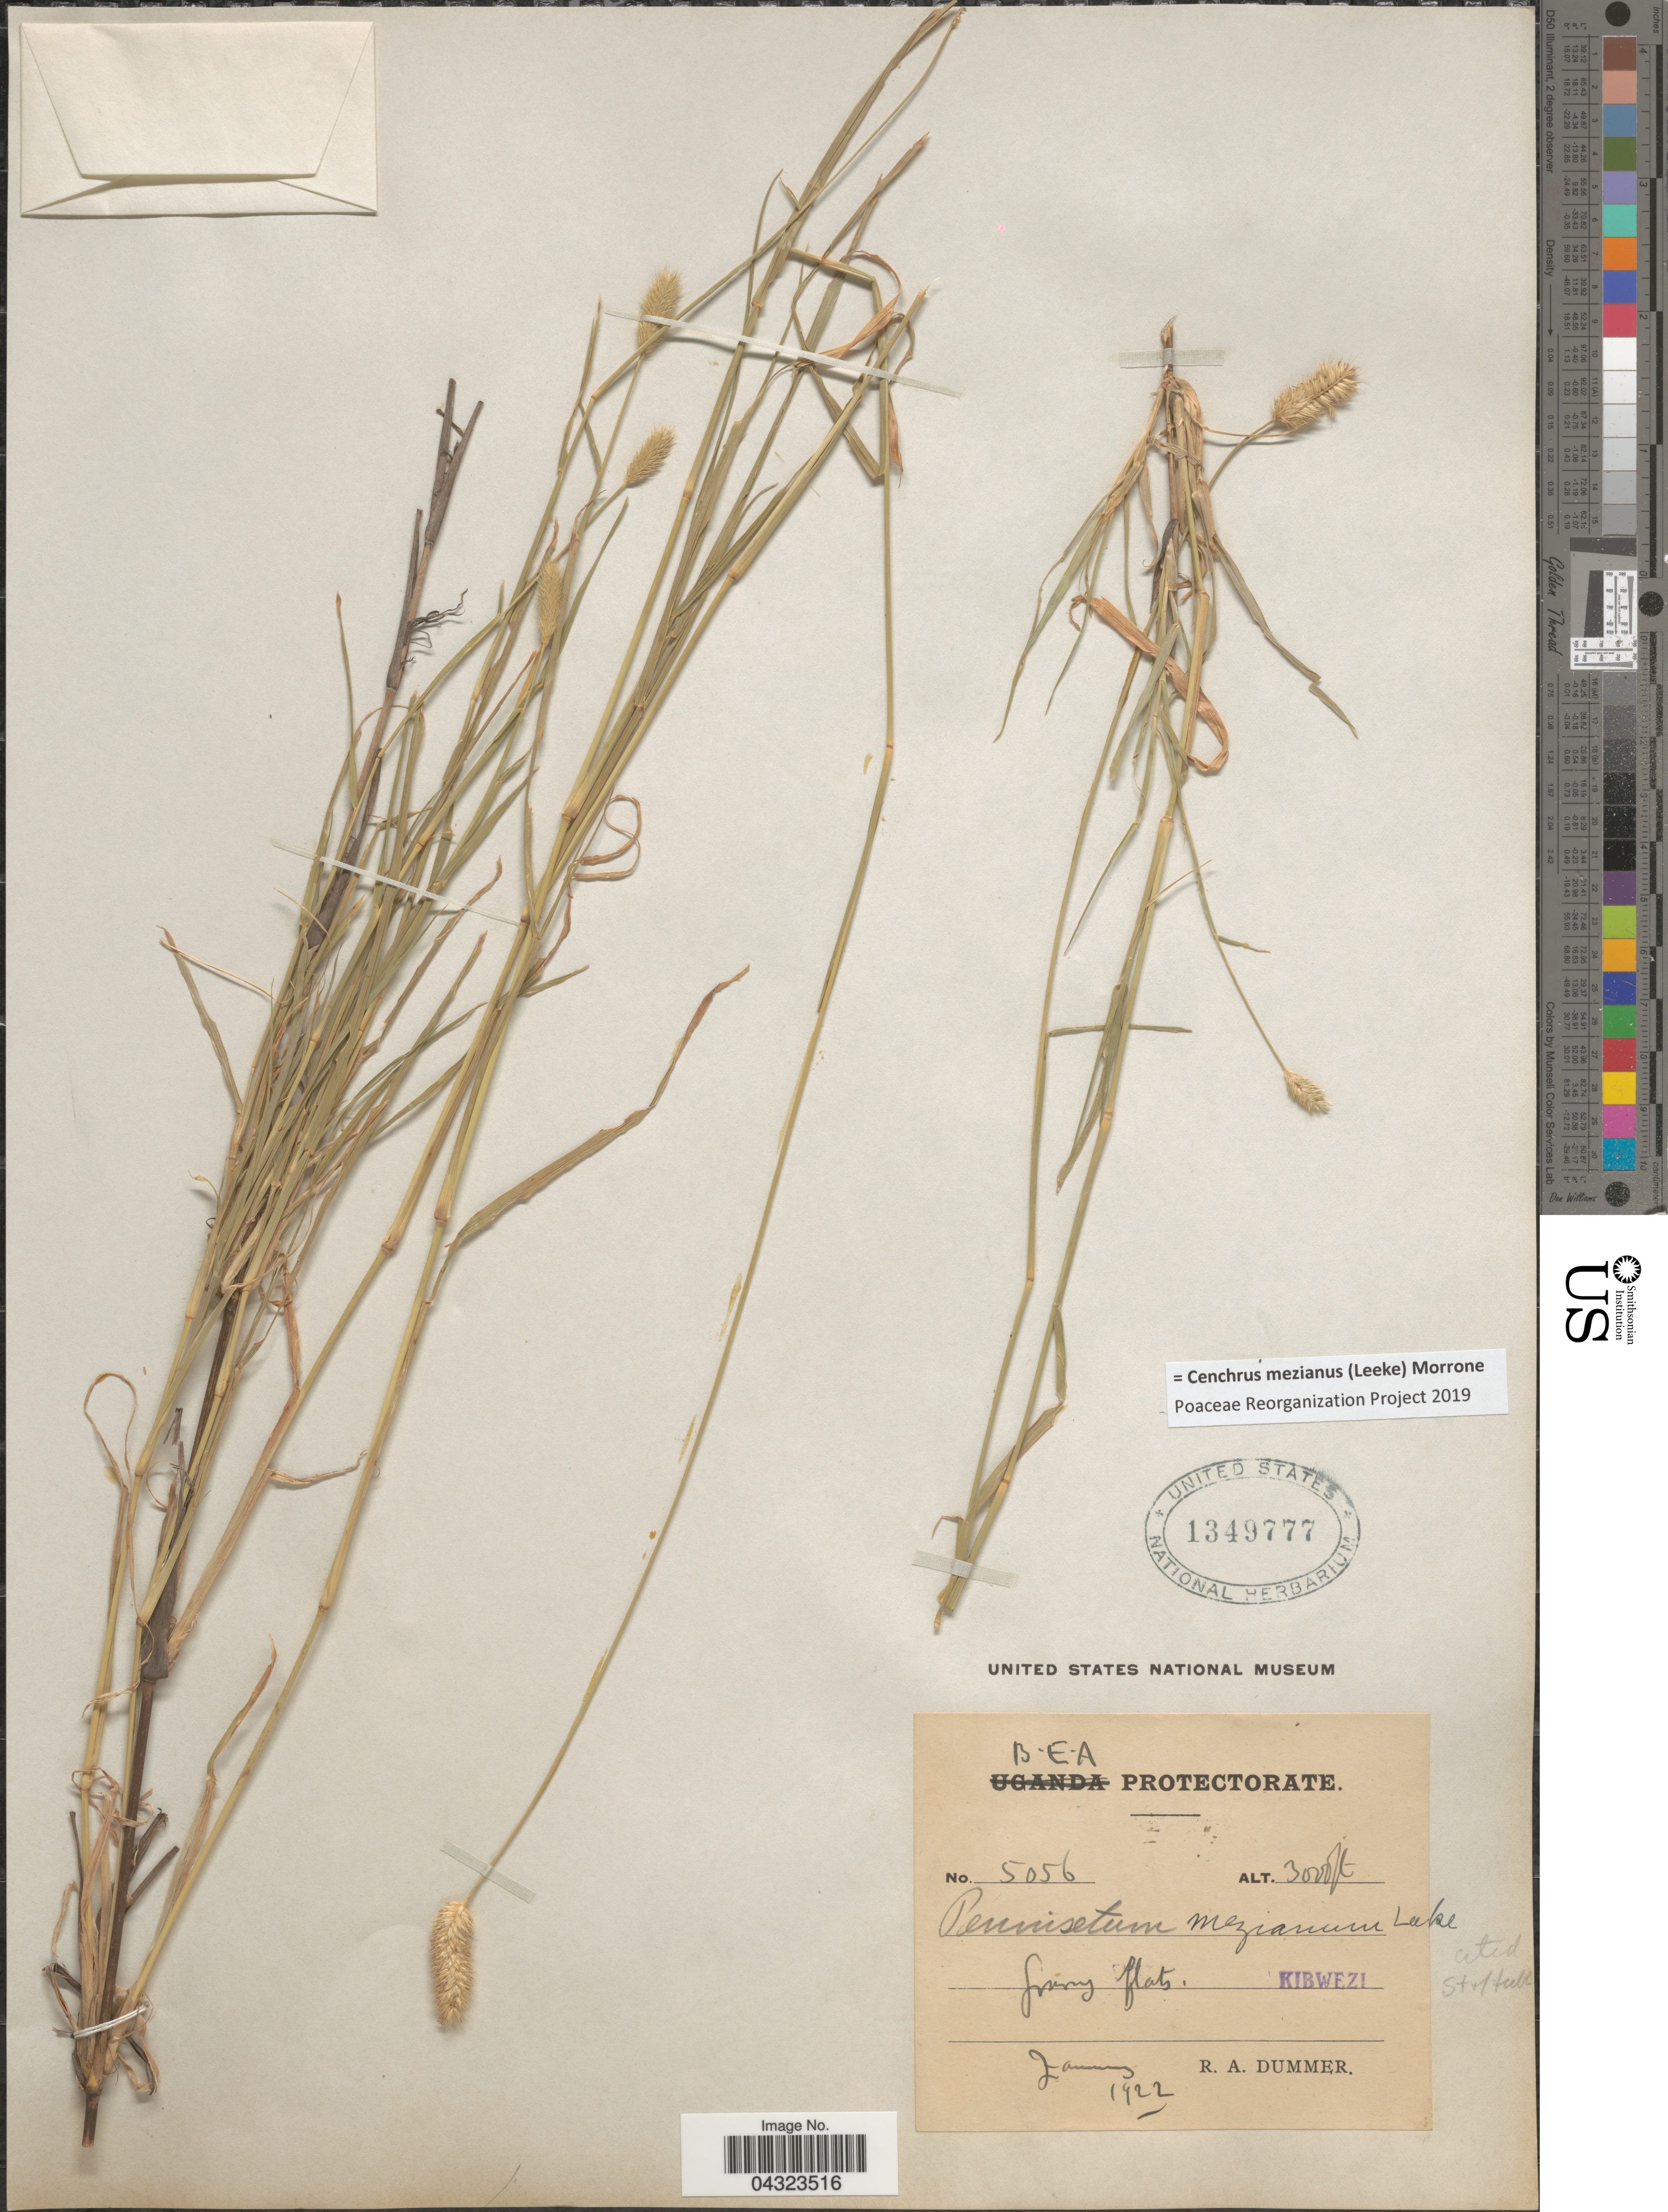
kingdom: Plantae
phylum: Tracheophyta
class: Liliopsida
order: Poales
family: Poaceae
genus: Cenchrus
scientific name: Cenchrus mezianus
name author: (Leeke) Morrone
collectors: R. Drummer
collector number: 5056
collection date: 1922-01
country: Kenya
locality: B.E.A. Protectorate. Kibwezi.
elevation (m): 914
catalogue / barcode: US 1349777